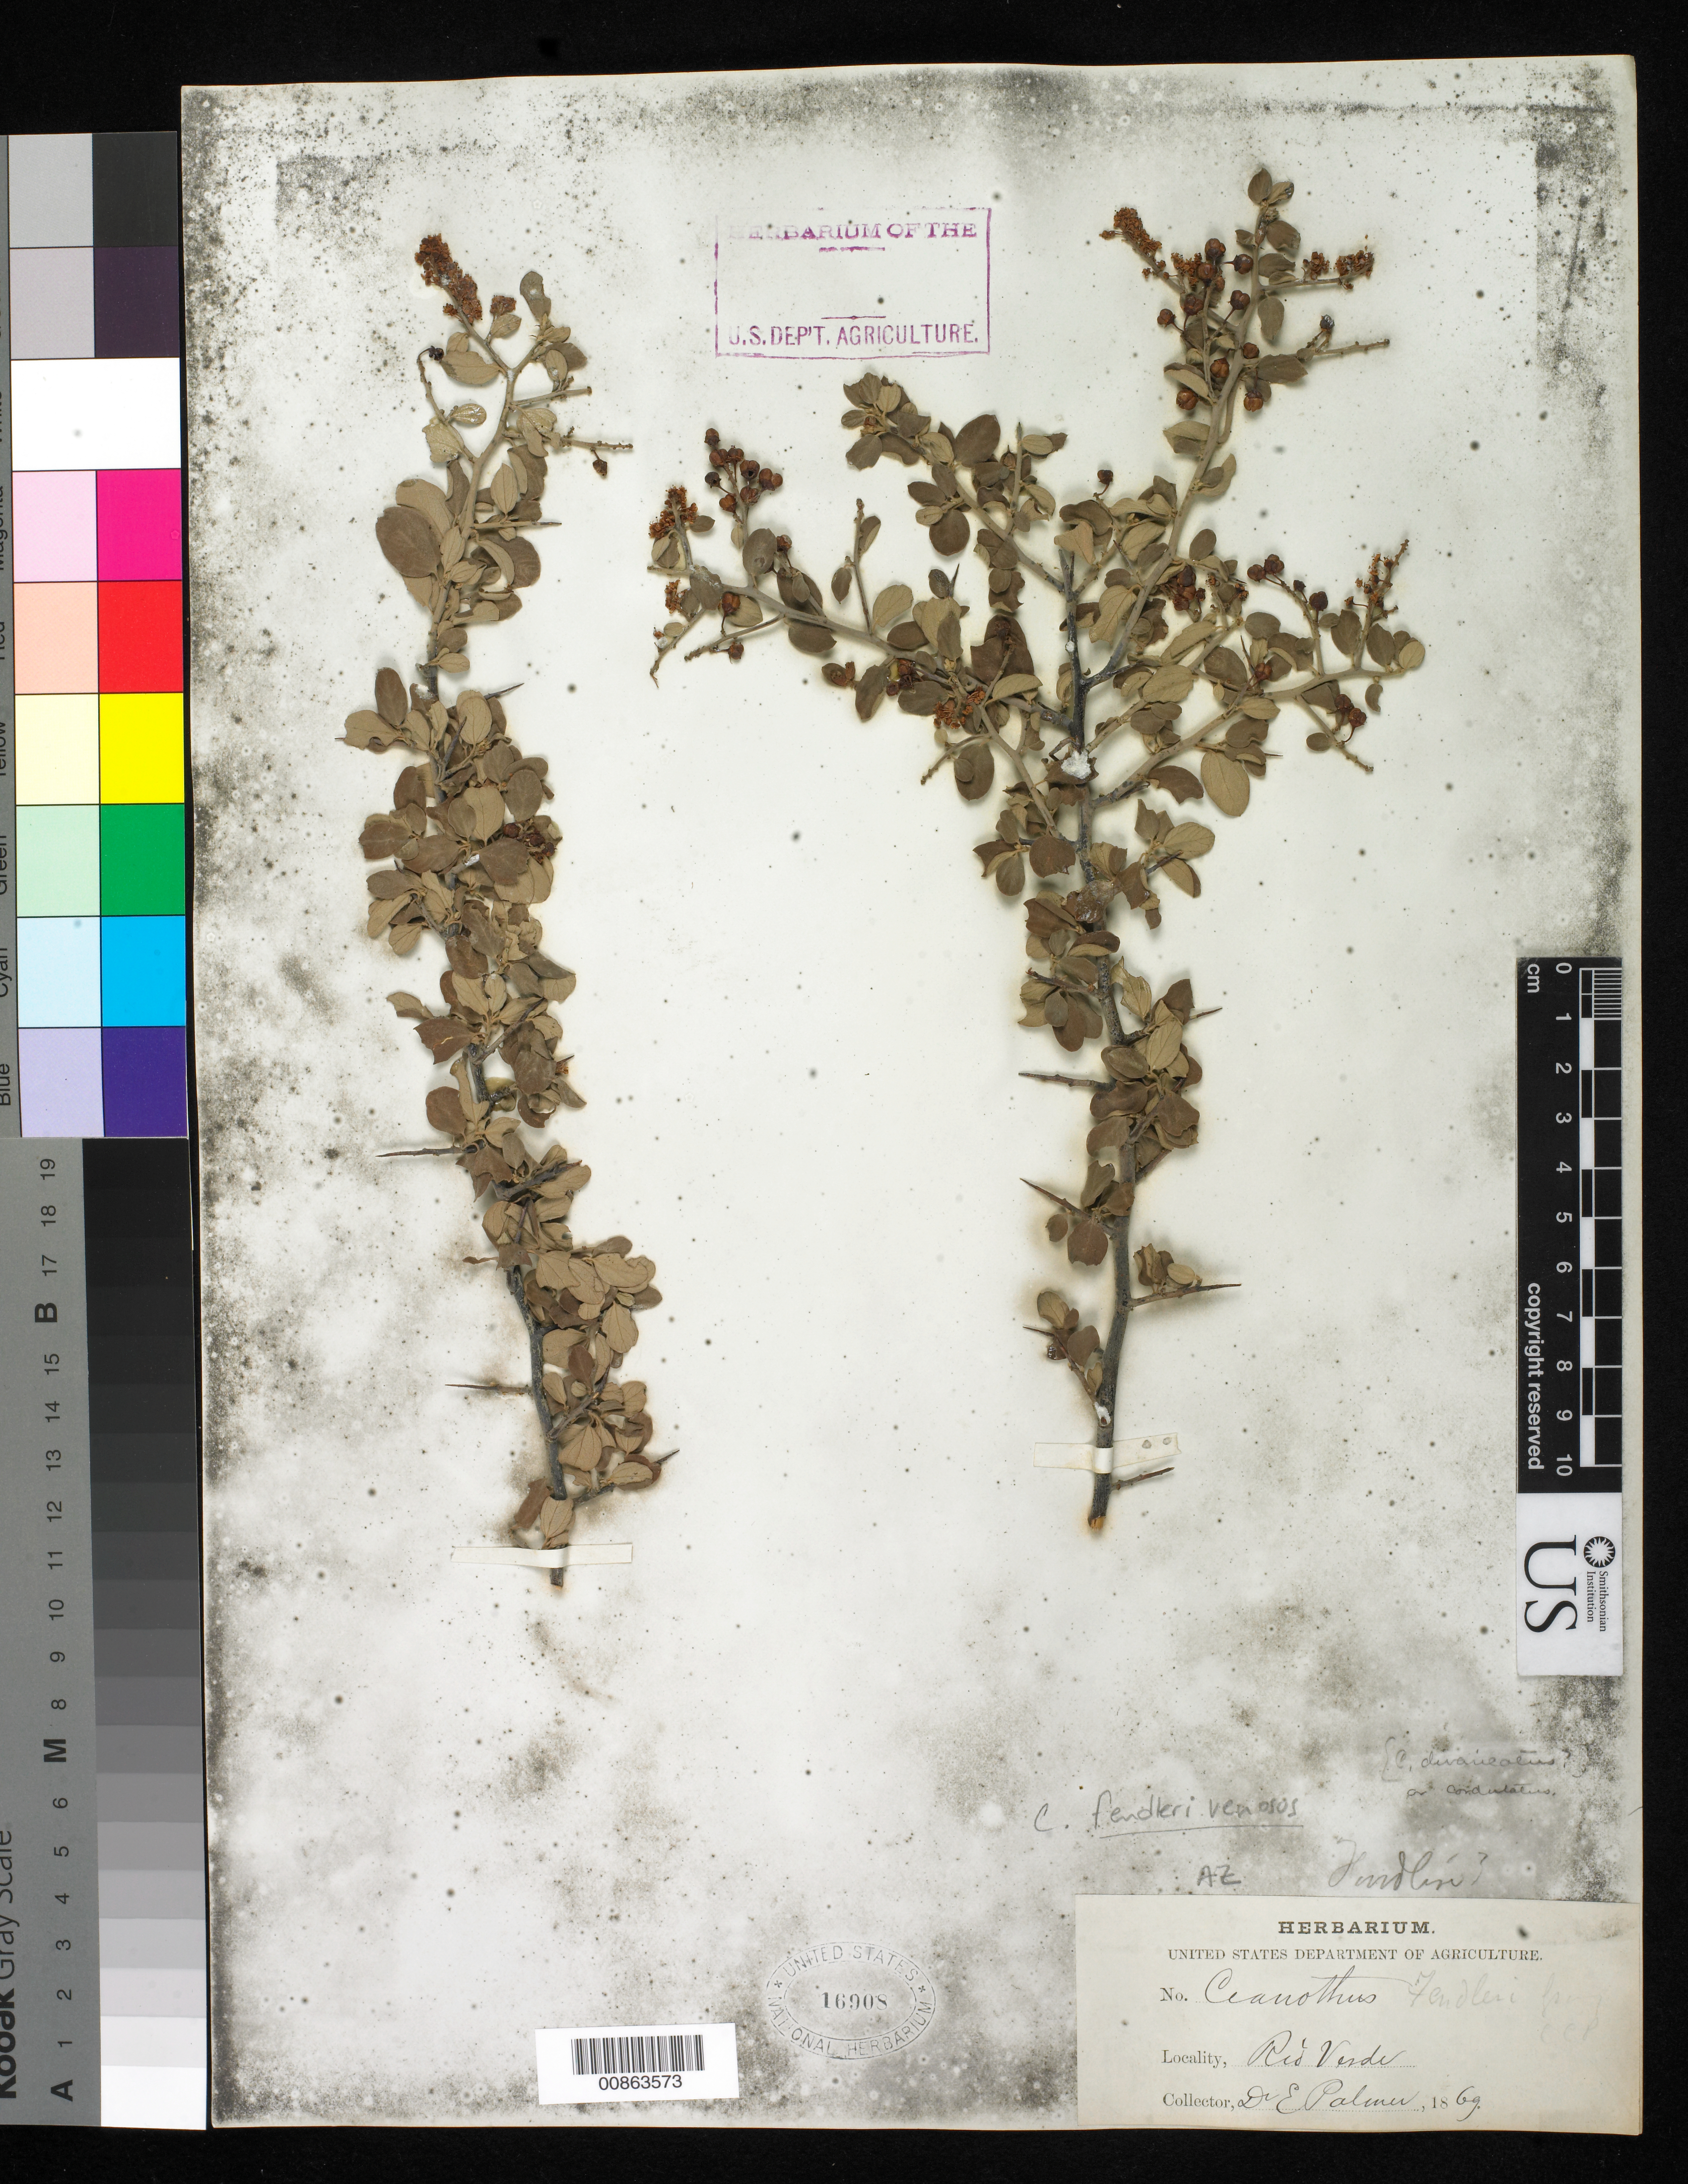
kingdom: Plantae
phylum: Tracheophyta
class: Magnoliopsida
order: Rosales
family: Rhamnaceae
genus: Ceanothus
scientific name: Ceanothus fendleri var. venosus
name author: (A. Gray) Trel.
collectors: E. Palmer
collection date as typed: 1869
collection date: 1869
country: United States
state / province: Arizona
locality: Rio Verde, Arizona.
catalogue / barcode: US 16908